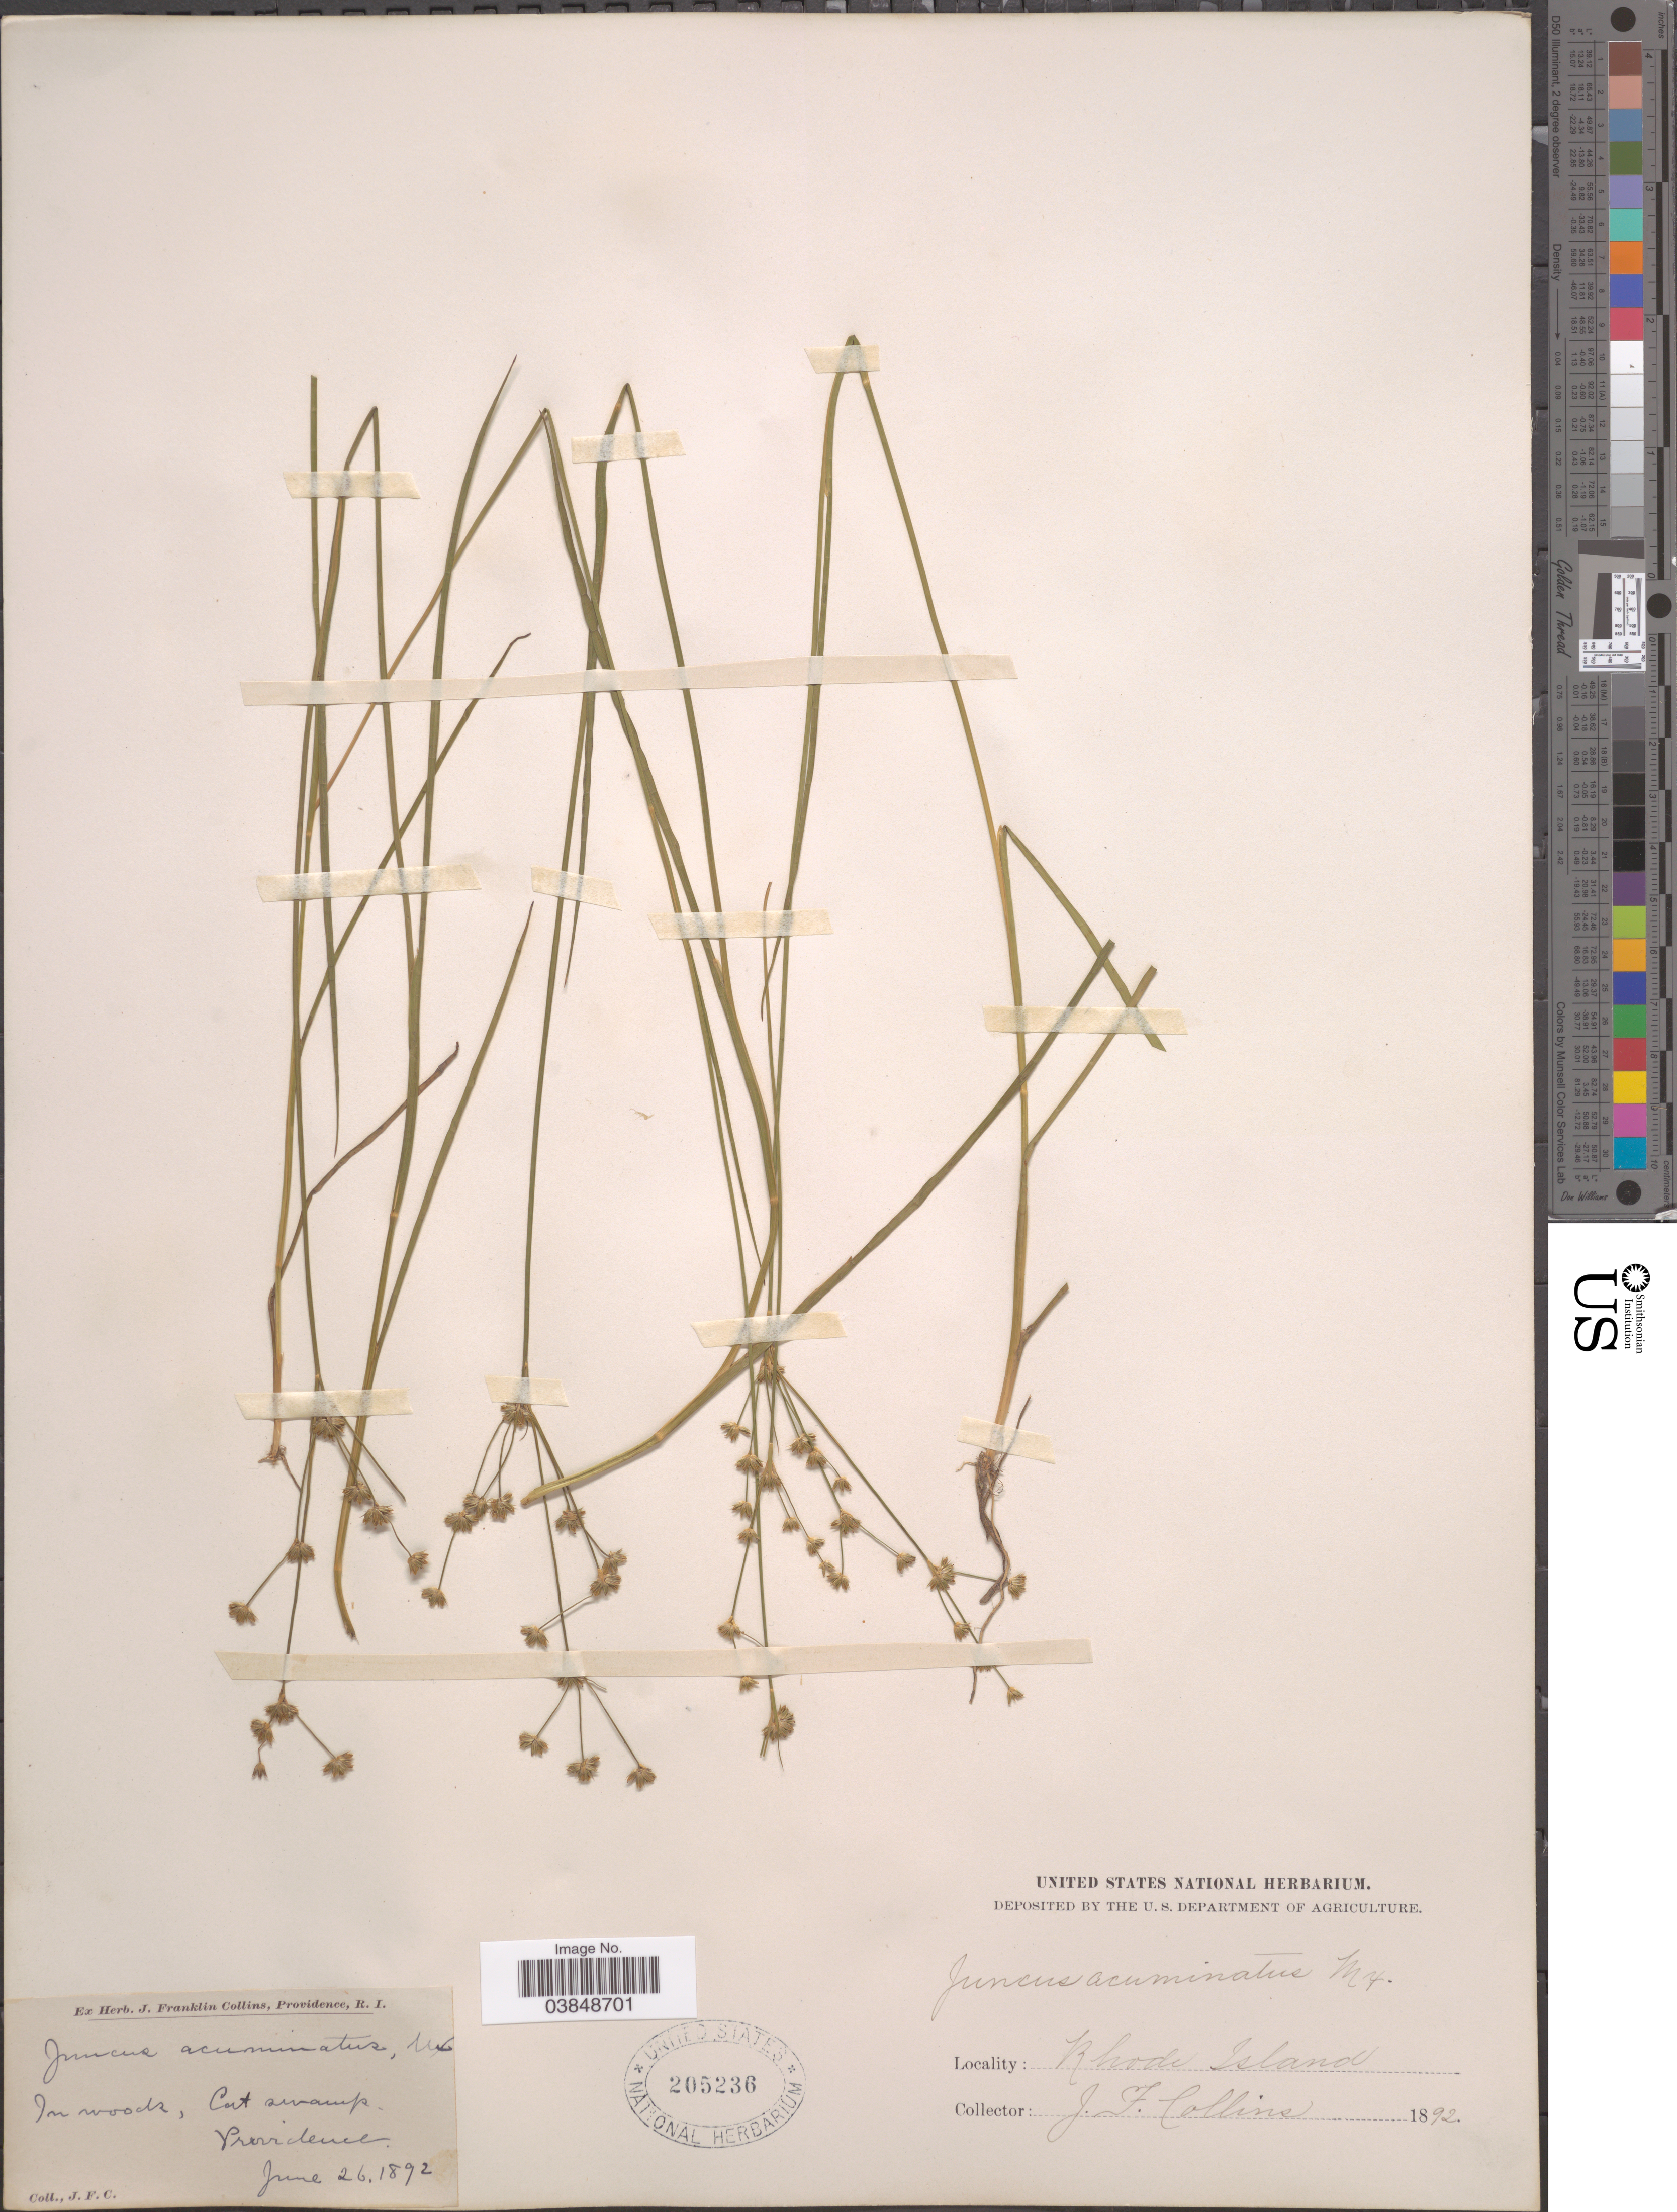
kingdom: Plantae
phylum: Tracheophyta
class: Liliopsida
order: Poales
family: Juncaceae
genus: Juncus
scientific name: Juncus acuminatus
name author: Michx.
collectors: J. Collins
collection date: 1892-06-26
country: United States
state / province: Rhode Island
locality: In woods, cut swamp. Providence.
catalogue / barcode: US 205236